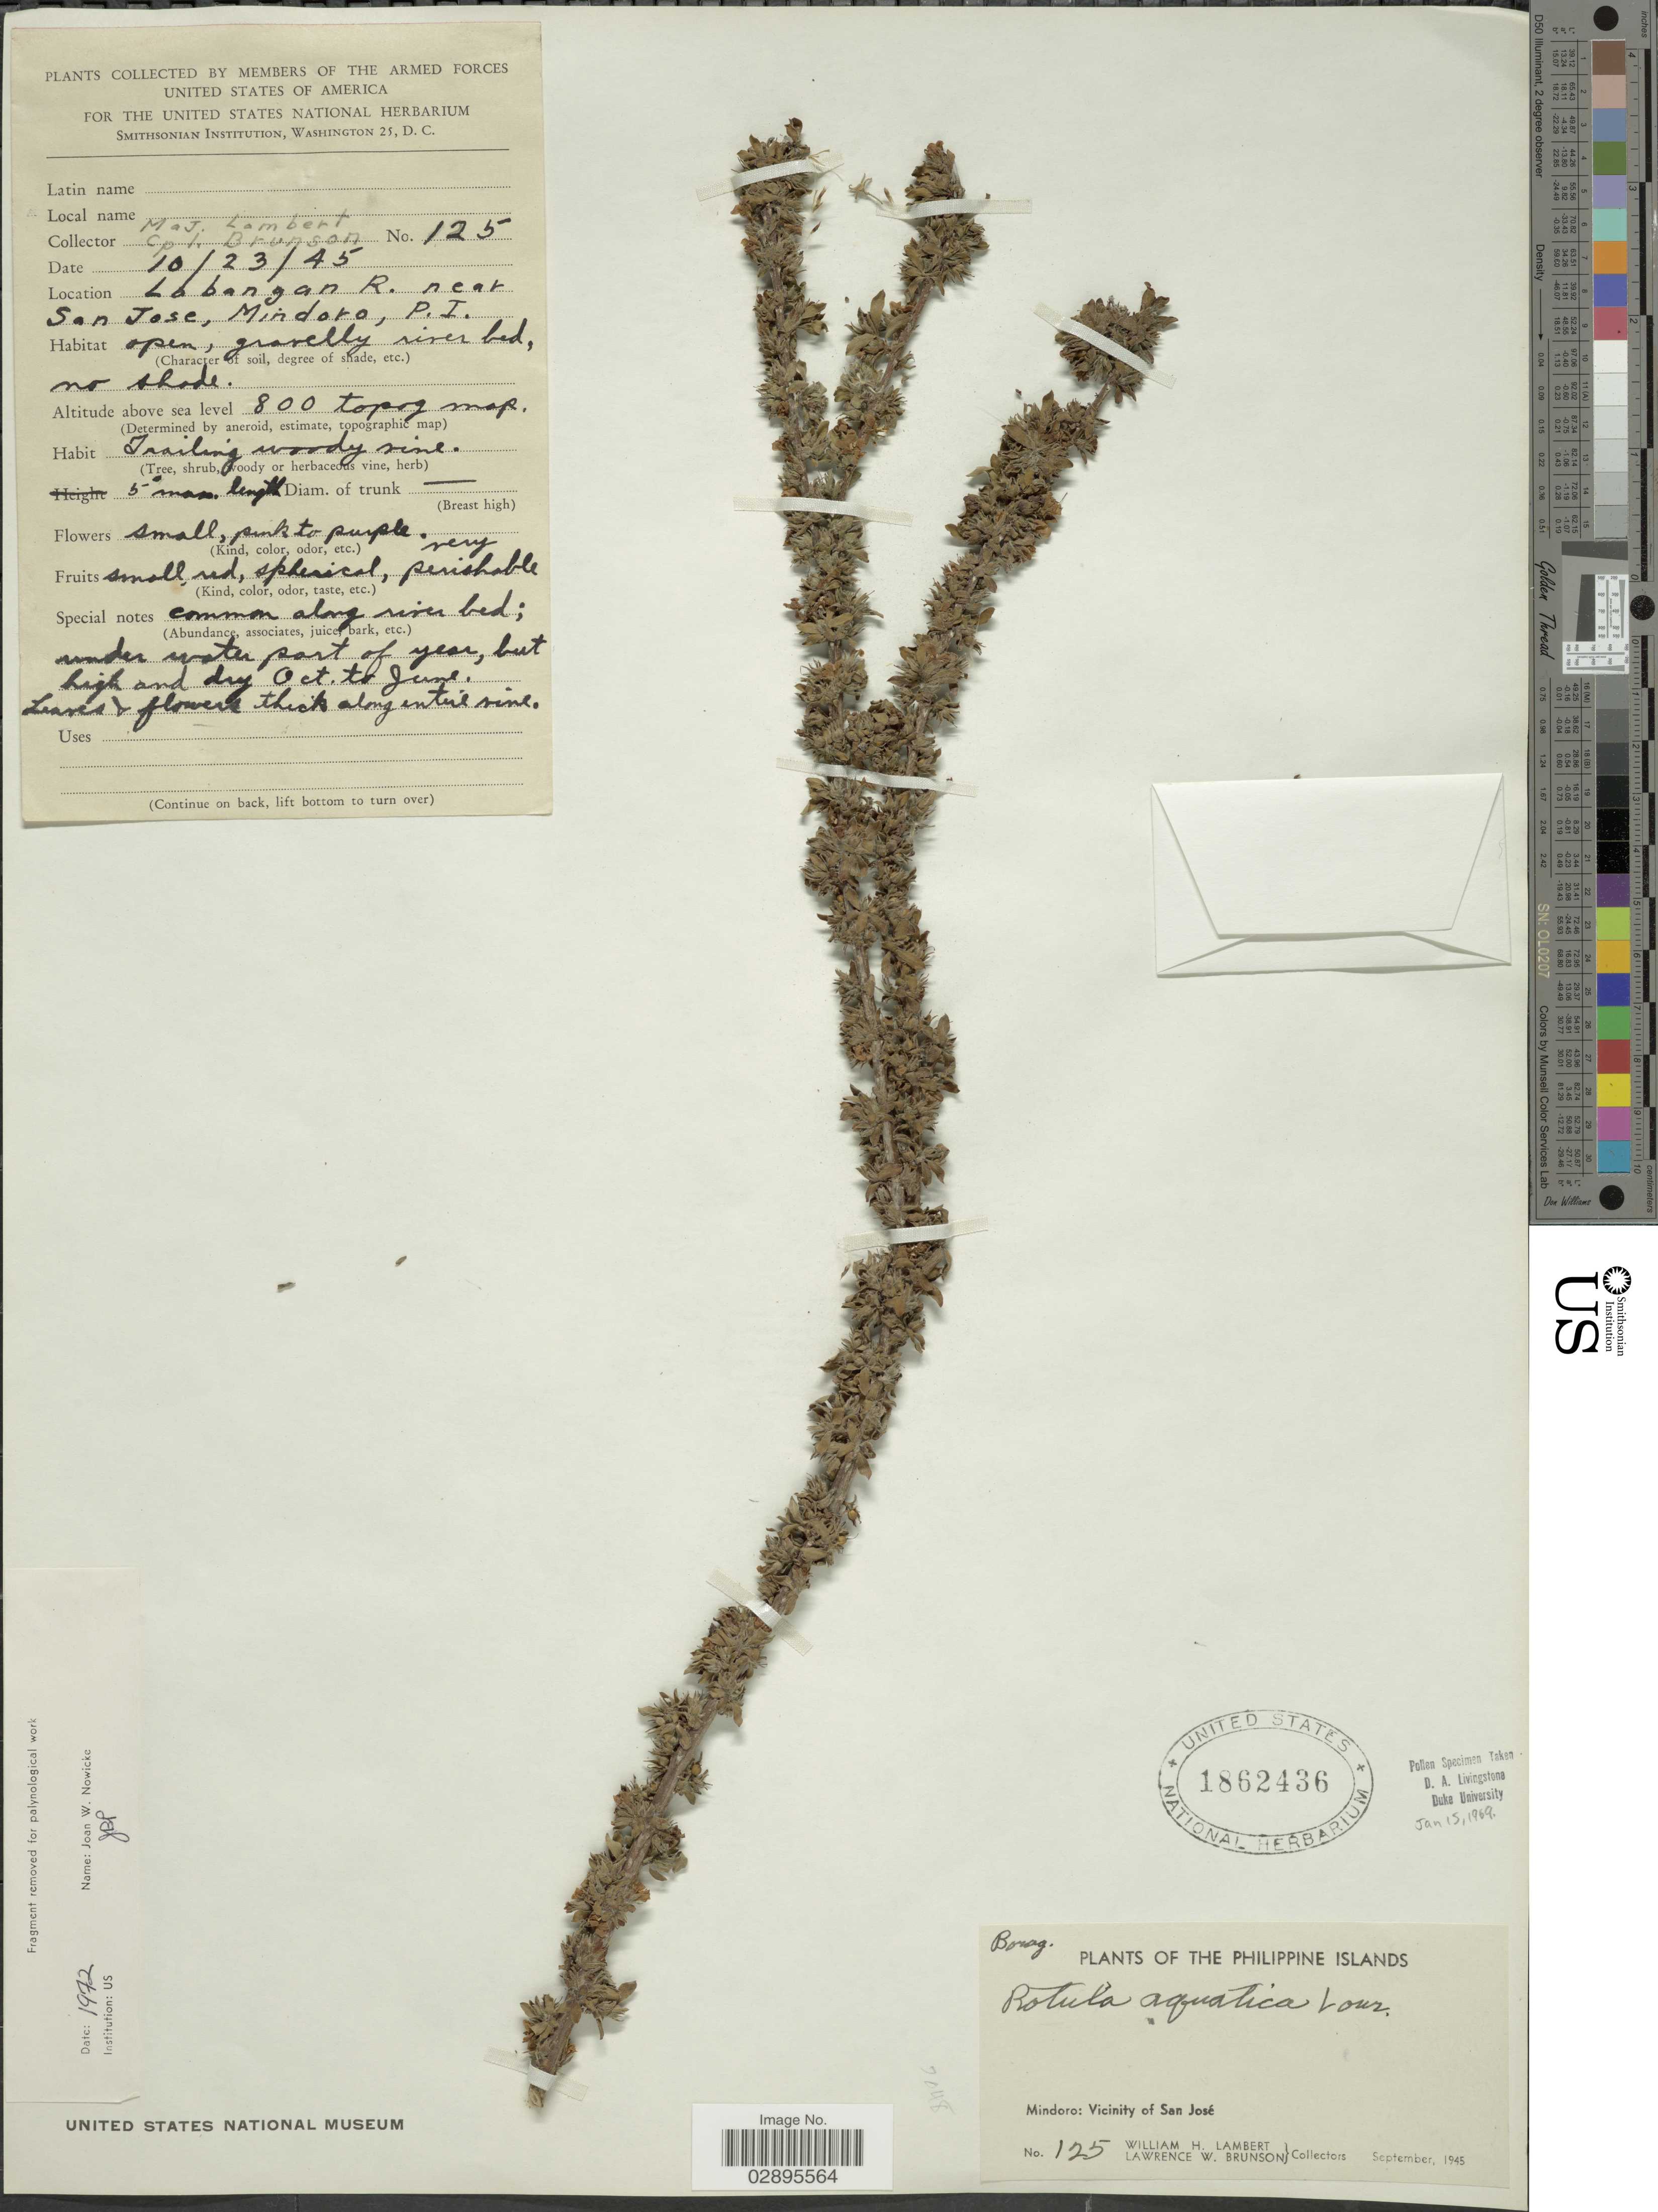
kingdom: Plantae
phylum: Tracheophyta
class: Magnoliopsida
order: Boraginales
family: Ehretiaceae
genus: Ehretia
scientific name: Ehretia aquatica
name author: (Lour.) Gottschling & Hilger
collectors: W. Lambert & L. Brunson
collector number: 125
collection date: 1945-09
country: Philippines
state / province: Mimaropa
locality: Philippine Islands. Mindoro: Vicinity of San José. Labangan R. near San Jose, Mindoro, P.I.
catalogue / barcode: US 1862436